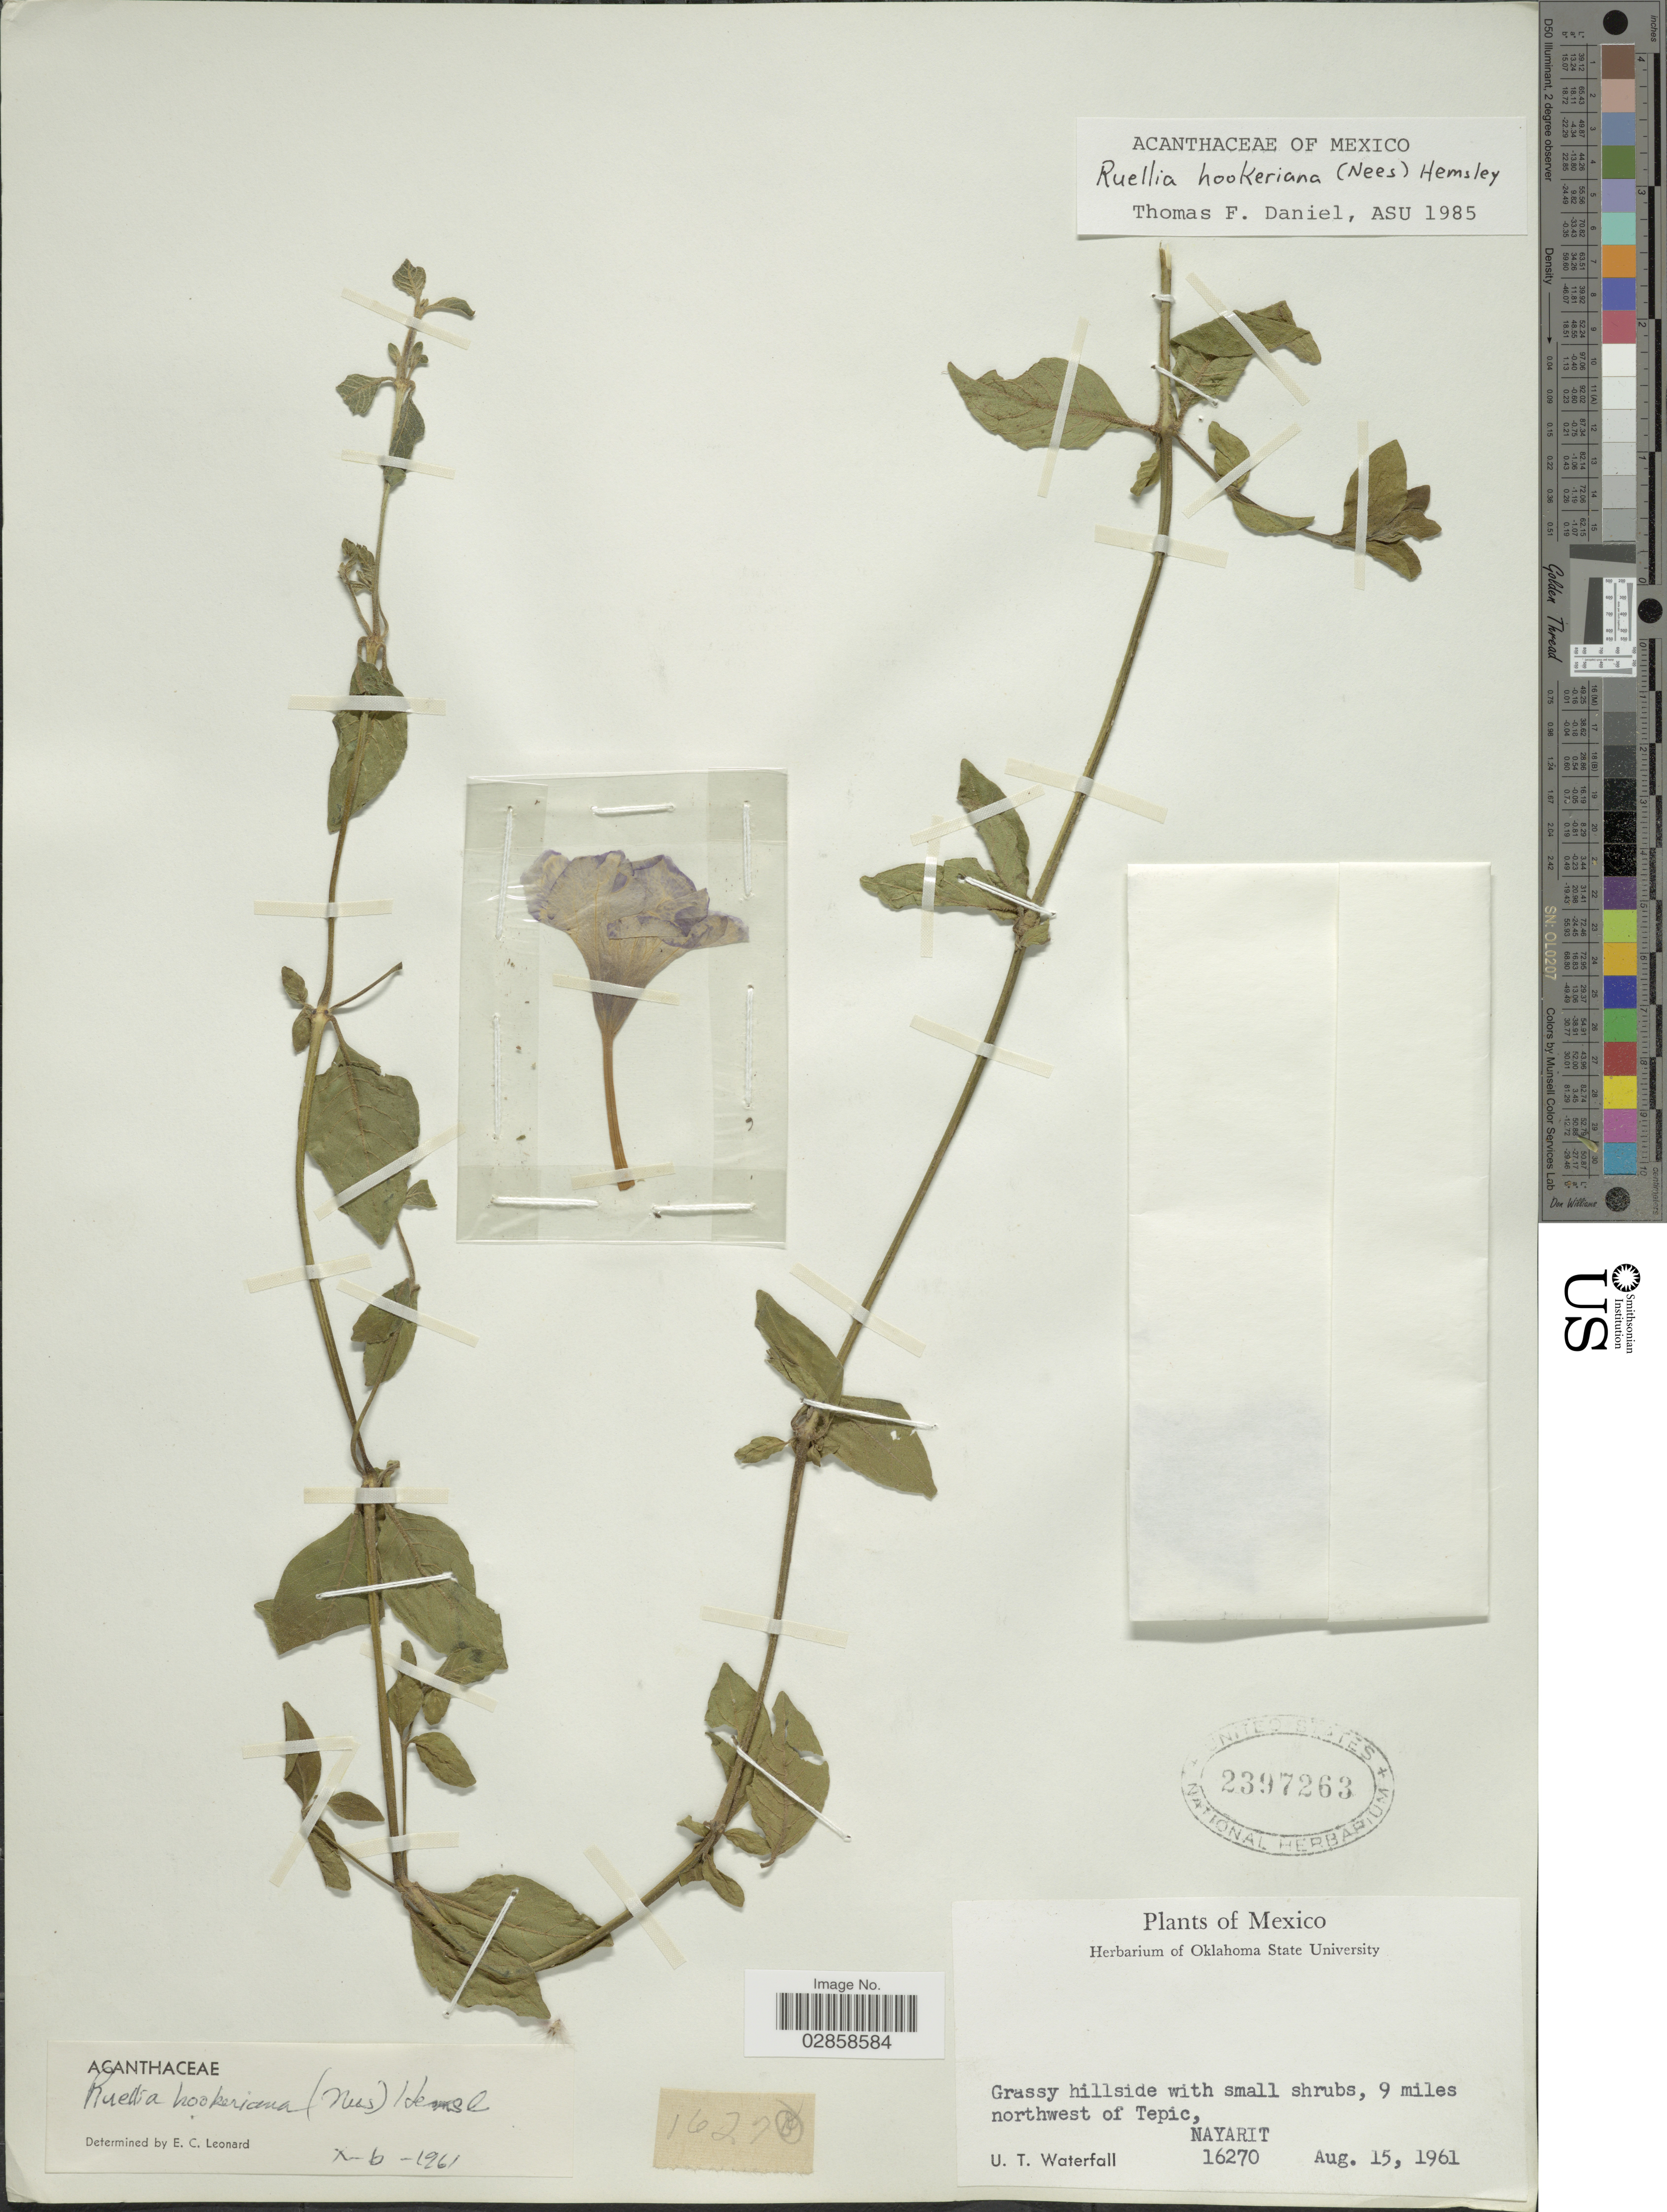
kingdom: Plantae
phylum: Tracheophyta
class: Magnoliopsida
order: Lamiales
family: Acanthaceae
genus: Ruellia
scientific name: Ruellia hookeriana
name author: (Nees) Hemsl.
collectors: U. T. Waterfall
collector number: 16270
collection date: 1961-08-15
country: Mexico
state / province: Nayarit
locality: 9 miles northwest of Tepic.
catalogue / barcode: US 2397263